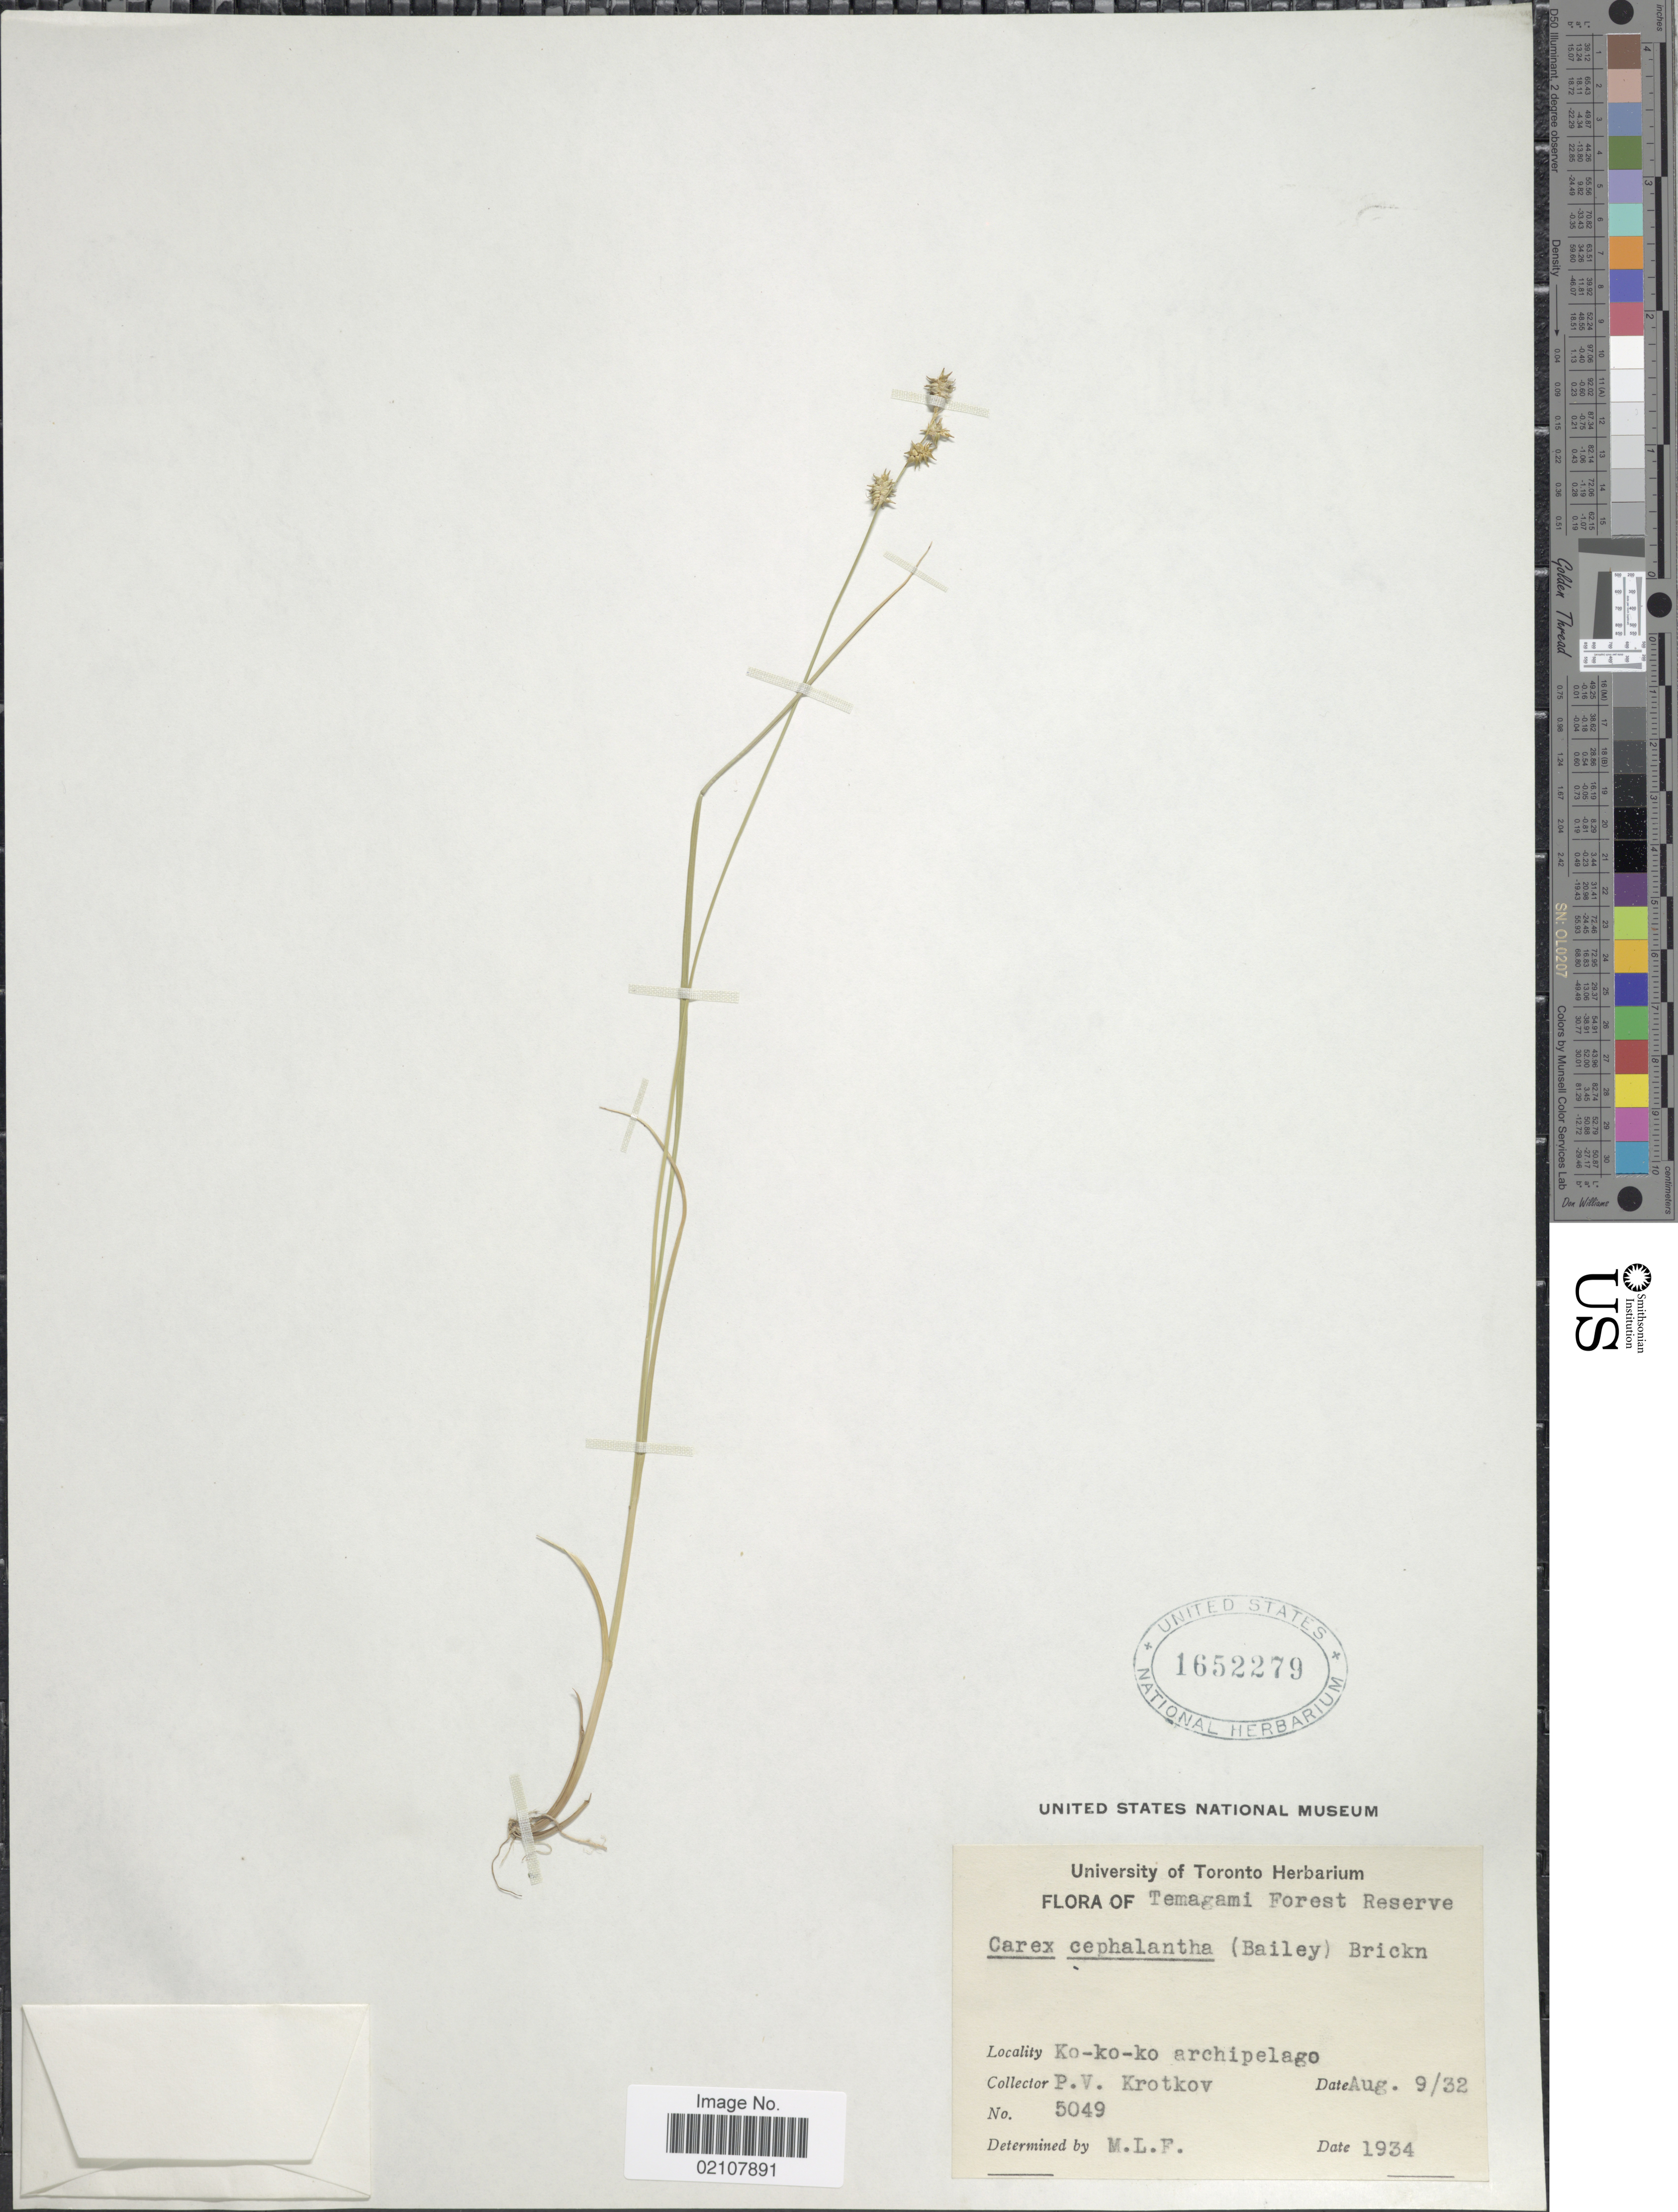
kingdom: Plantae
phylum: Tracheophyta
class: Liliopsida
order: Poales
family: Cyperaceae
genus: Carex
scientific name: Carex echinata subsp. echinata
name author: Murray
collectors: P. V. Krotkov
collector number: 5049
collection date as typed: Transcribed d/m/y: 9/8/32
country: Canada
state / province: Ontario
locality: Temagami Forest Reserve, Ko-ko-ko archipelago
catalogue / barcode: US 1652279